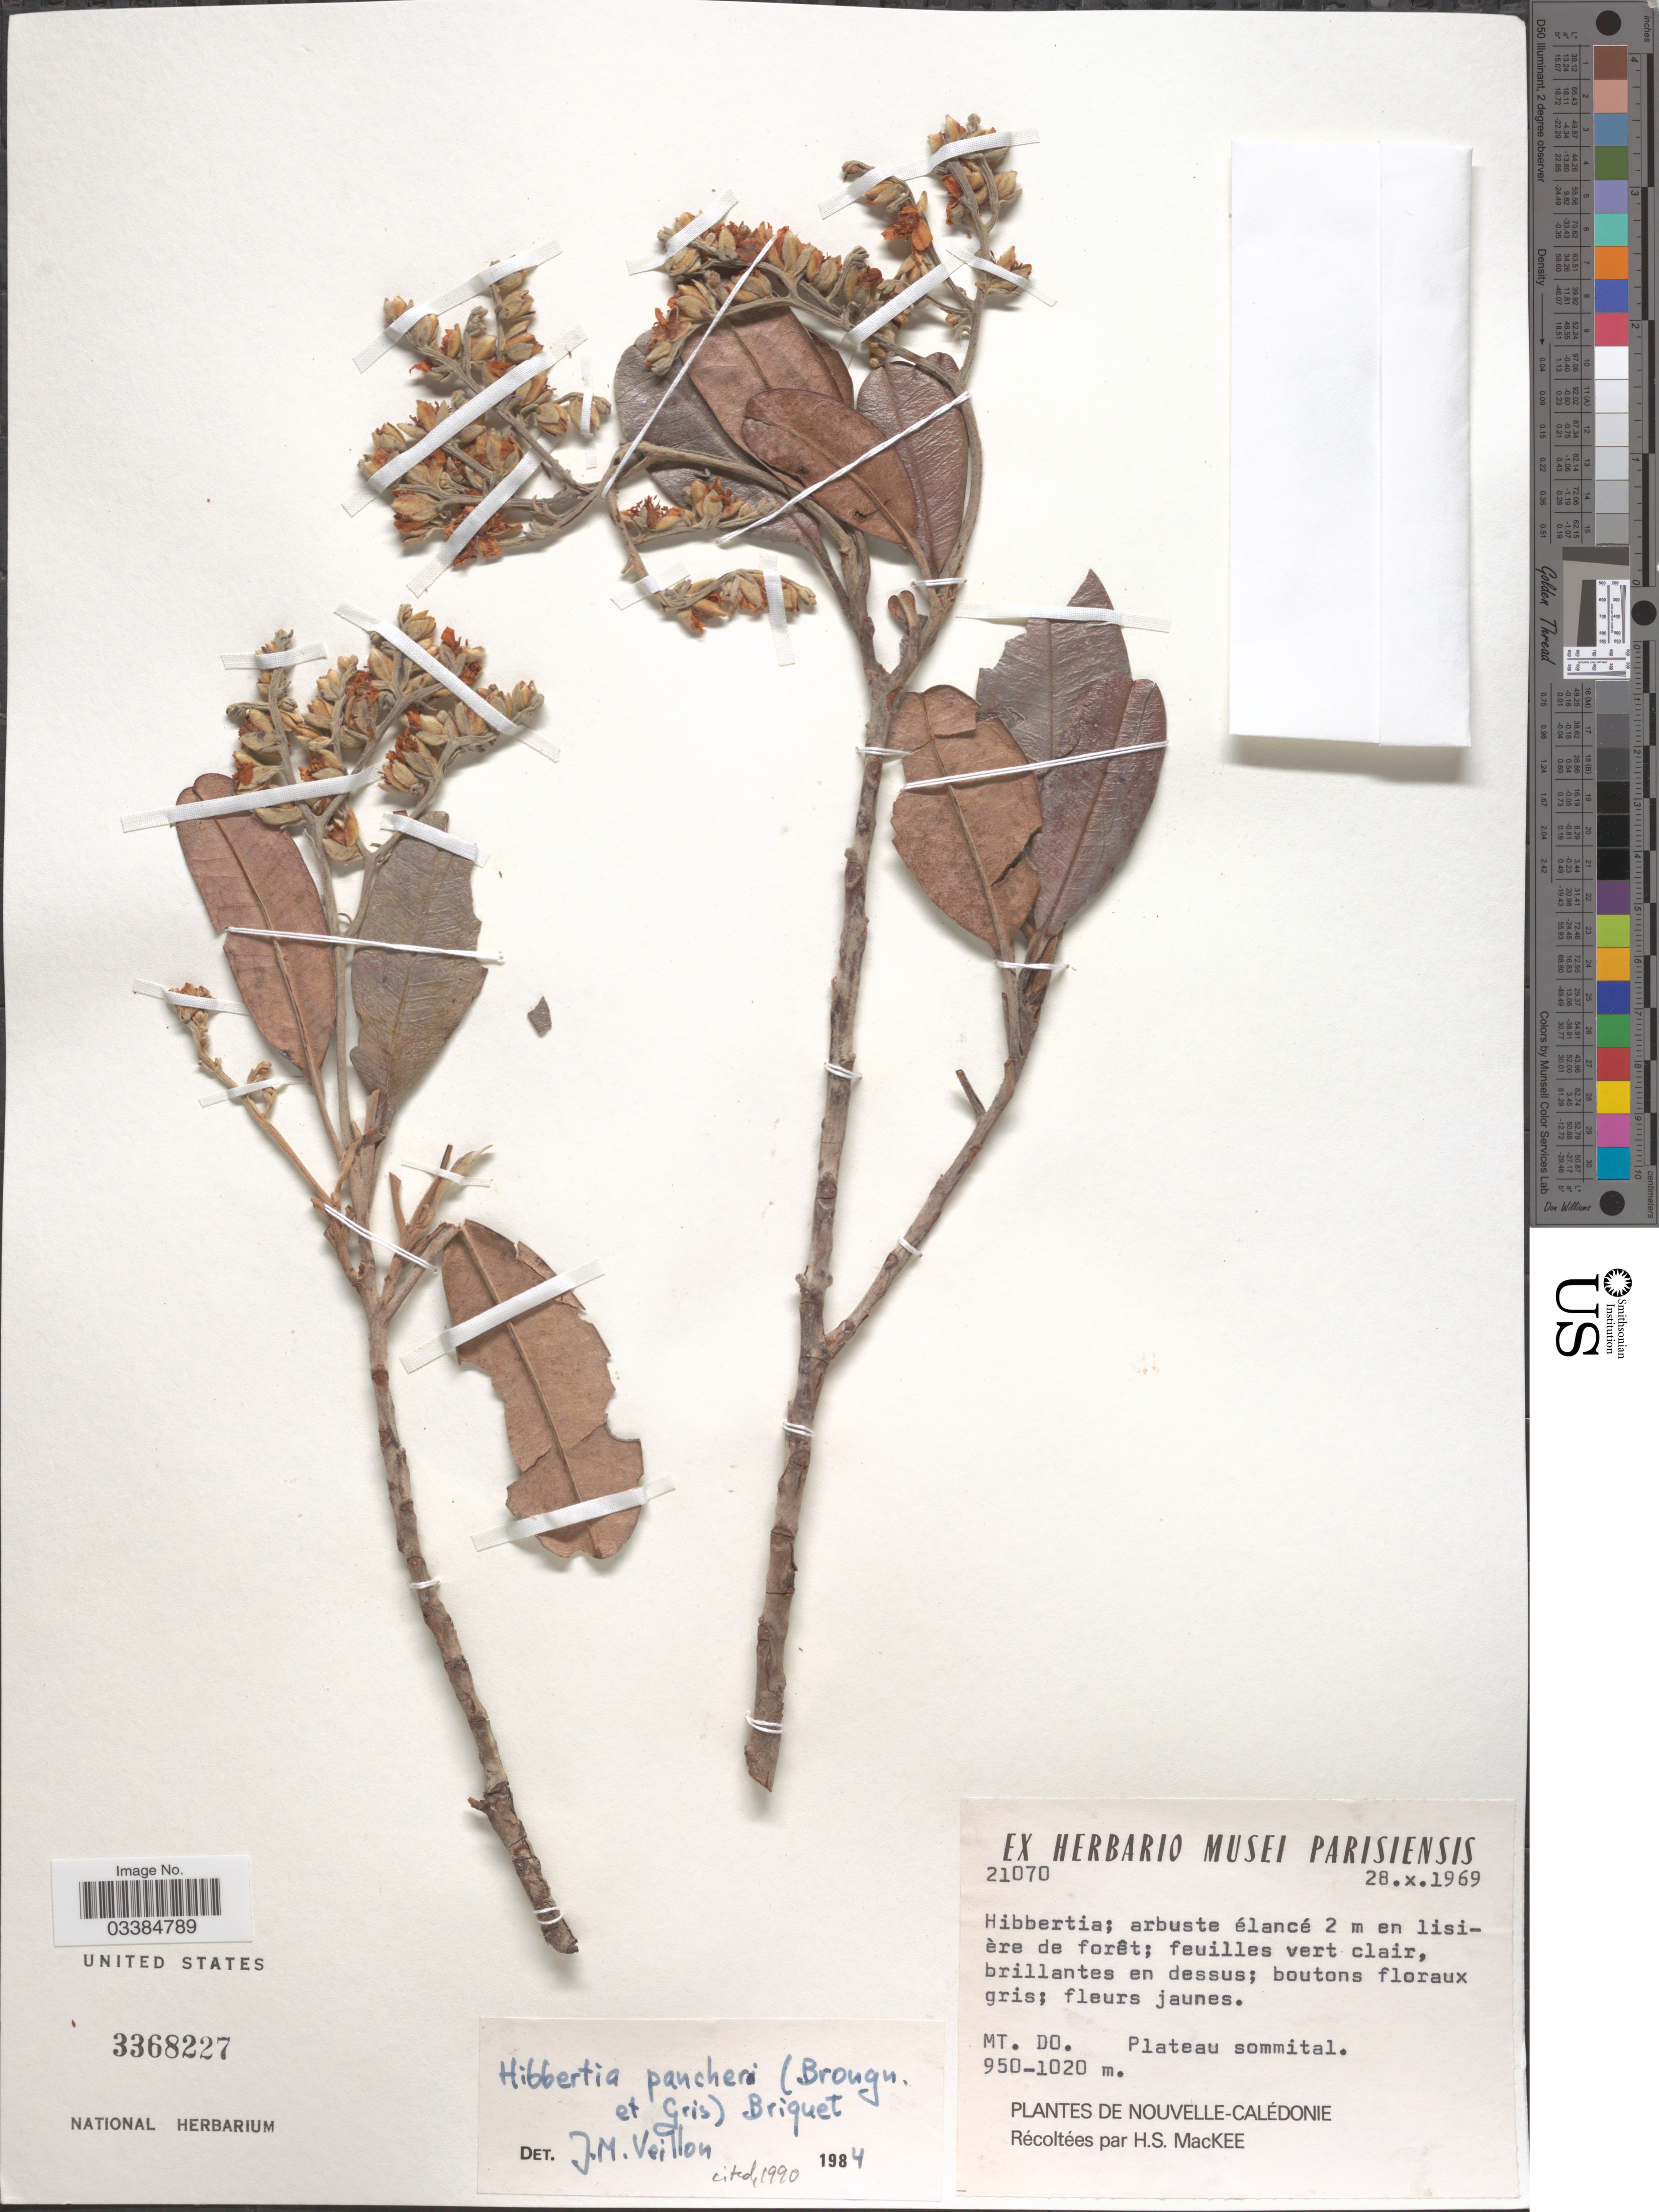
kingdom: Plantae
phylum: Tracheophyta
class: Magnoliopsida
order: Dilleniales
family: Dilleniaceae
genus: Hibbertia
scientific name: Hibbertia pancheri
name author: (Brongn. & Gris) Briq.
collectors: H. S. MacKee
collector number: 21070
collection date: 1969-10-28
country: New Caledonia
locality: Mt. Do. Plateau sommital.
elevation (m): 950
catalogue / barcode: US 3368227